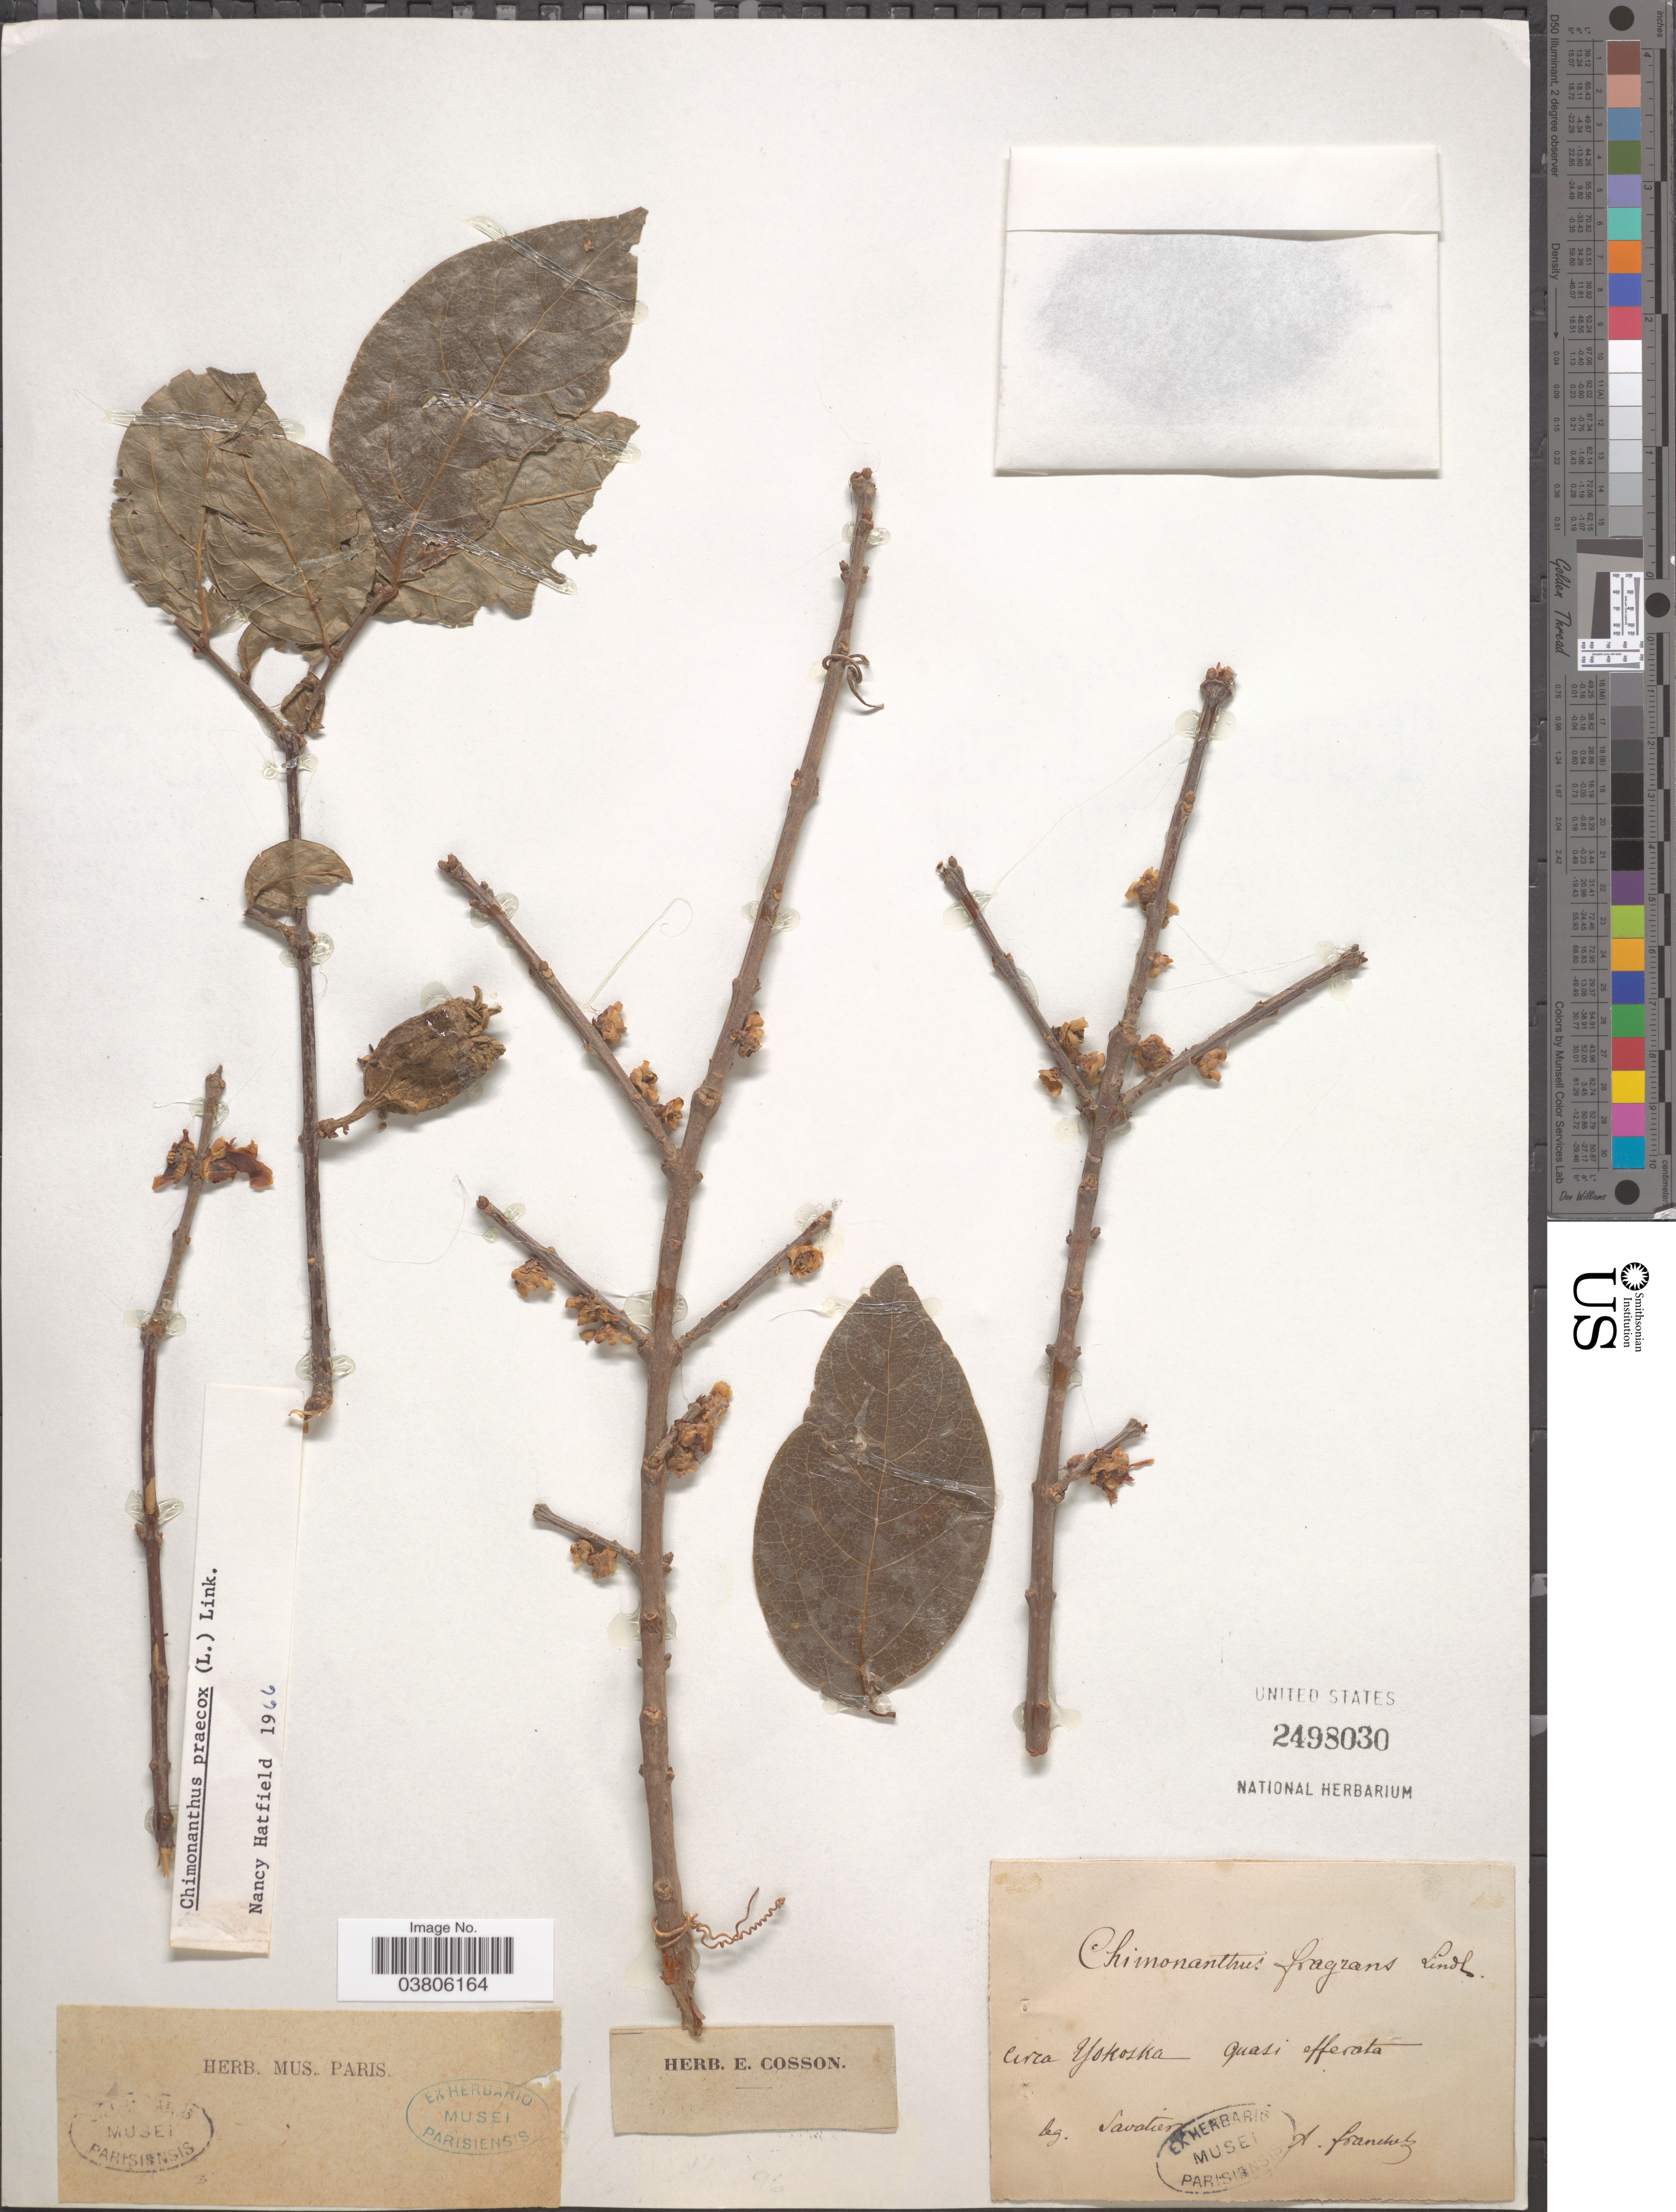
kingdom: Plantae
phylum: Tracheophyta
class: Magnoliopsida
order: Laurales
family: Calycanthaceae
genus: Chimonanthus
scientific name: Chimonanthus fragrans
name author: (Loisel.) Lindl.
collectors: Savatier & Collector illegible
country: Japan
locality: Circa Yokoska quasi efferata.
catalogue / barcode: US 2498030